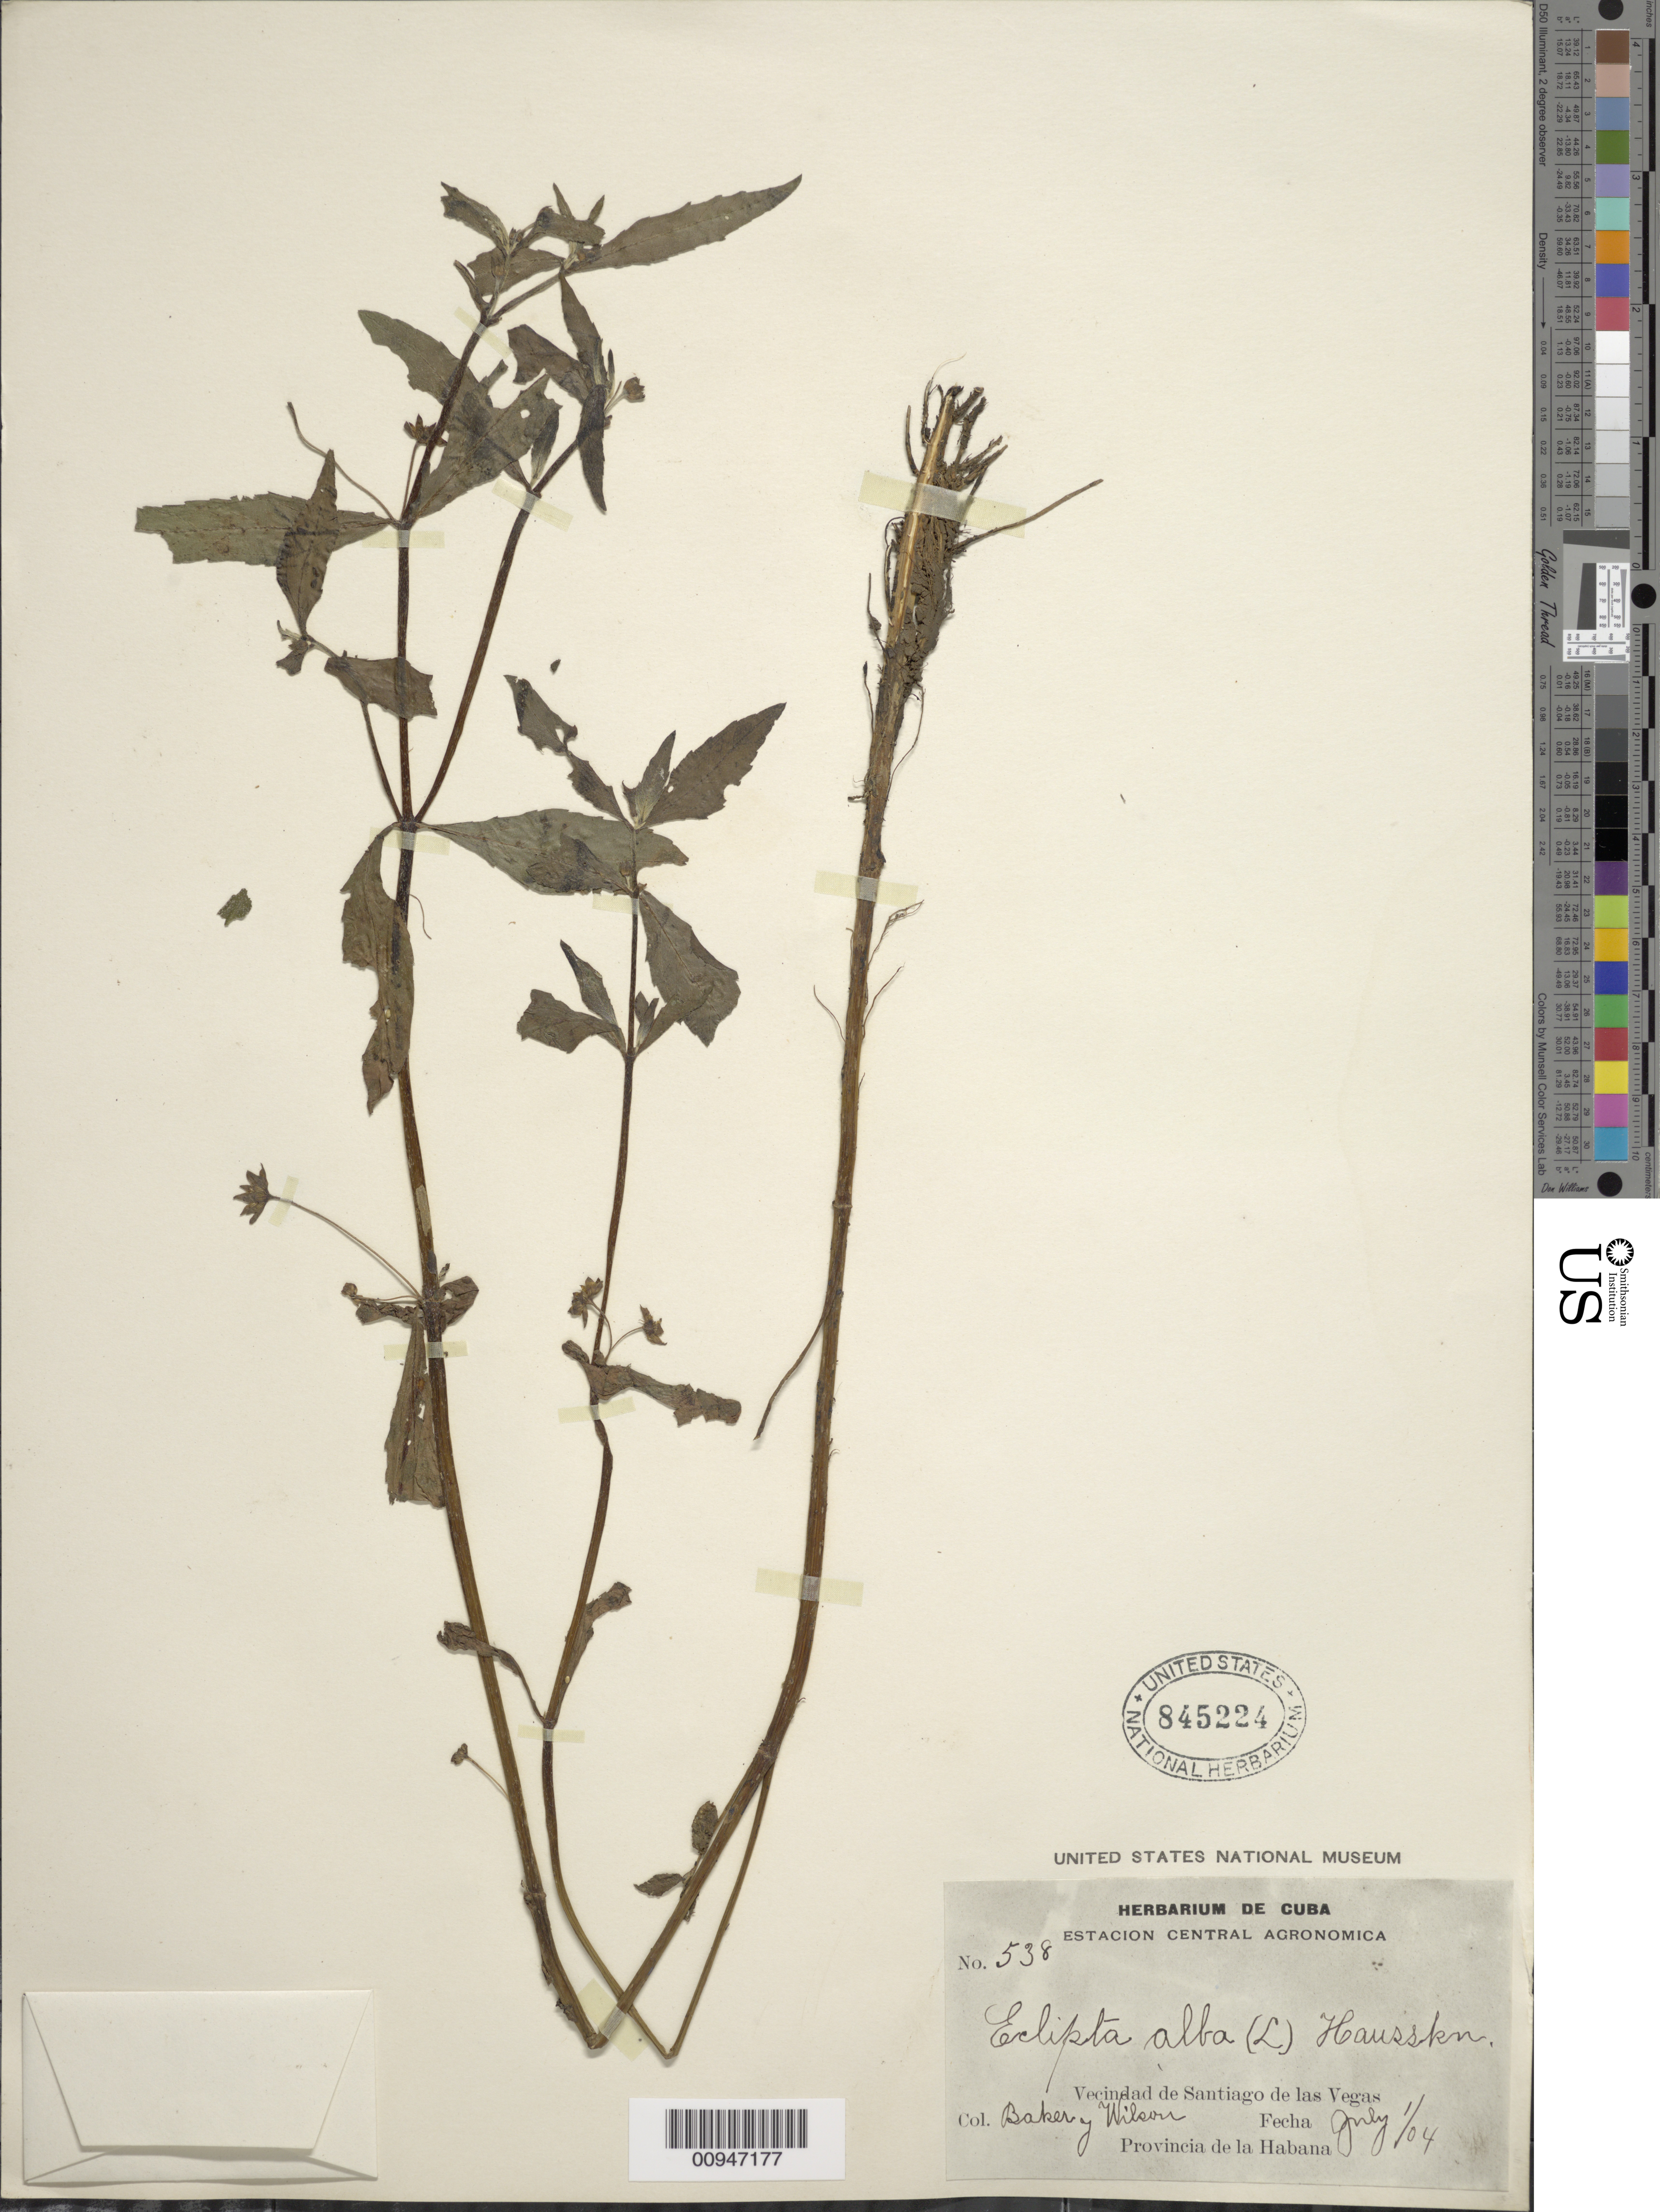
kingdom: Plantae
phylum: Tracheophyta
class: Magnoliopsida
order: Asterales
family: Asteraceae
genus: Eclipta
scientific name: Eclipta prostrata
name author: (L.) L.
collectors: C. F. Baker & -- Wilson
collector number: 538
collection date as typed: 01 Jul 1904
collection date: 1904-07-01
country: Cuba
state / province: La Habana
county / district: Municipio Boyeros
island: Cuba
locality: Santiago de las Vegas (vecindad de)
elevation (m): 97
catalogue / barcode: US 845224